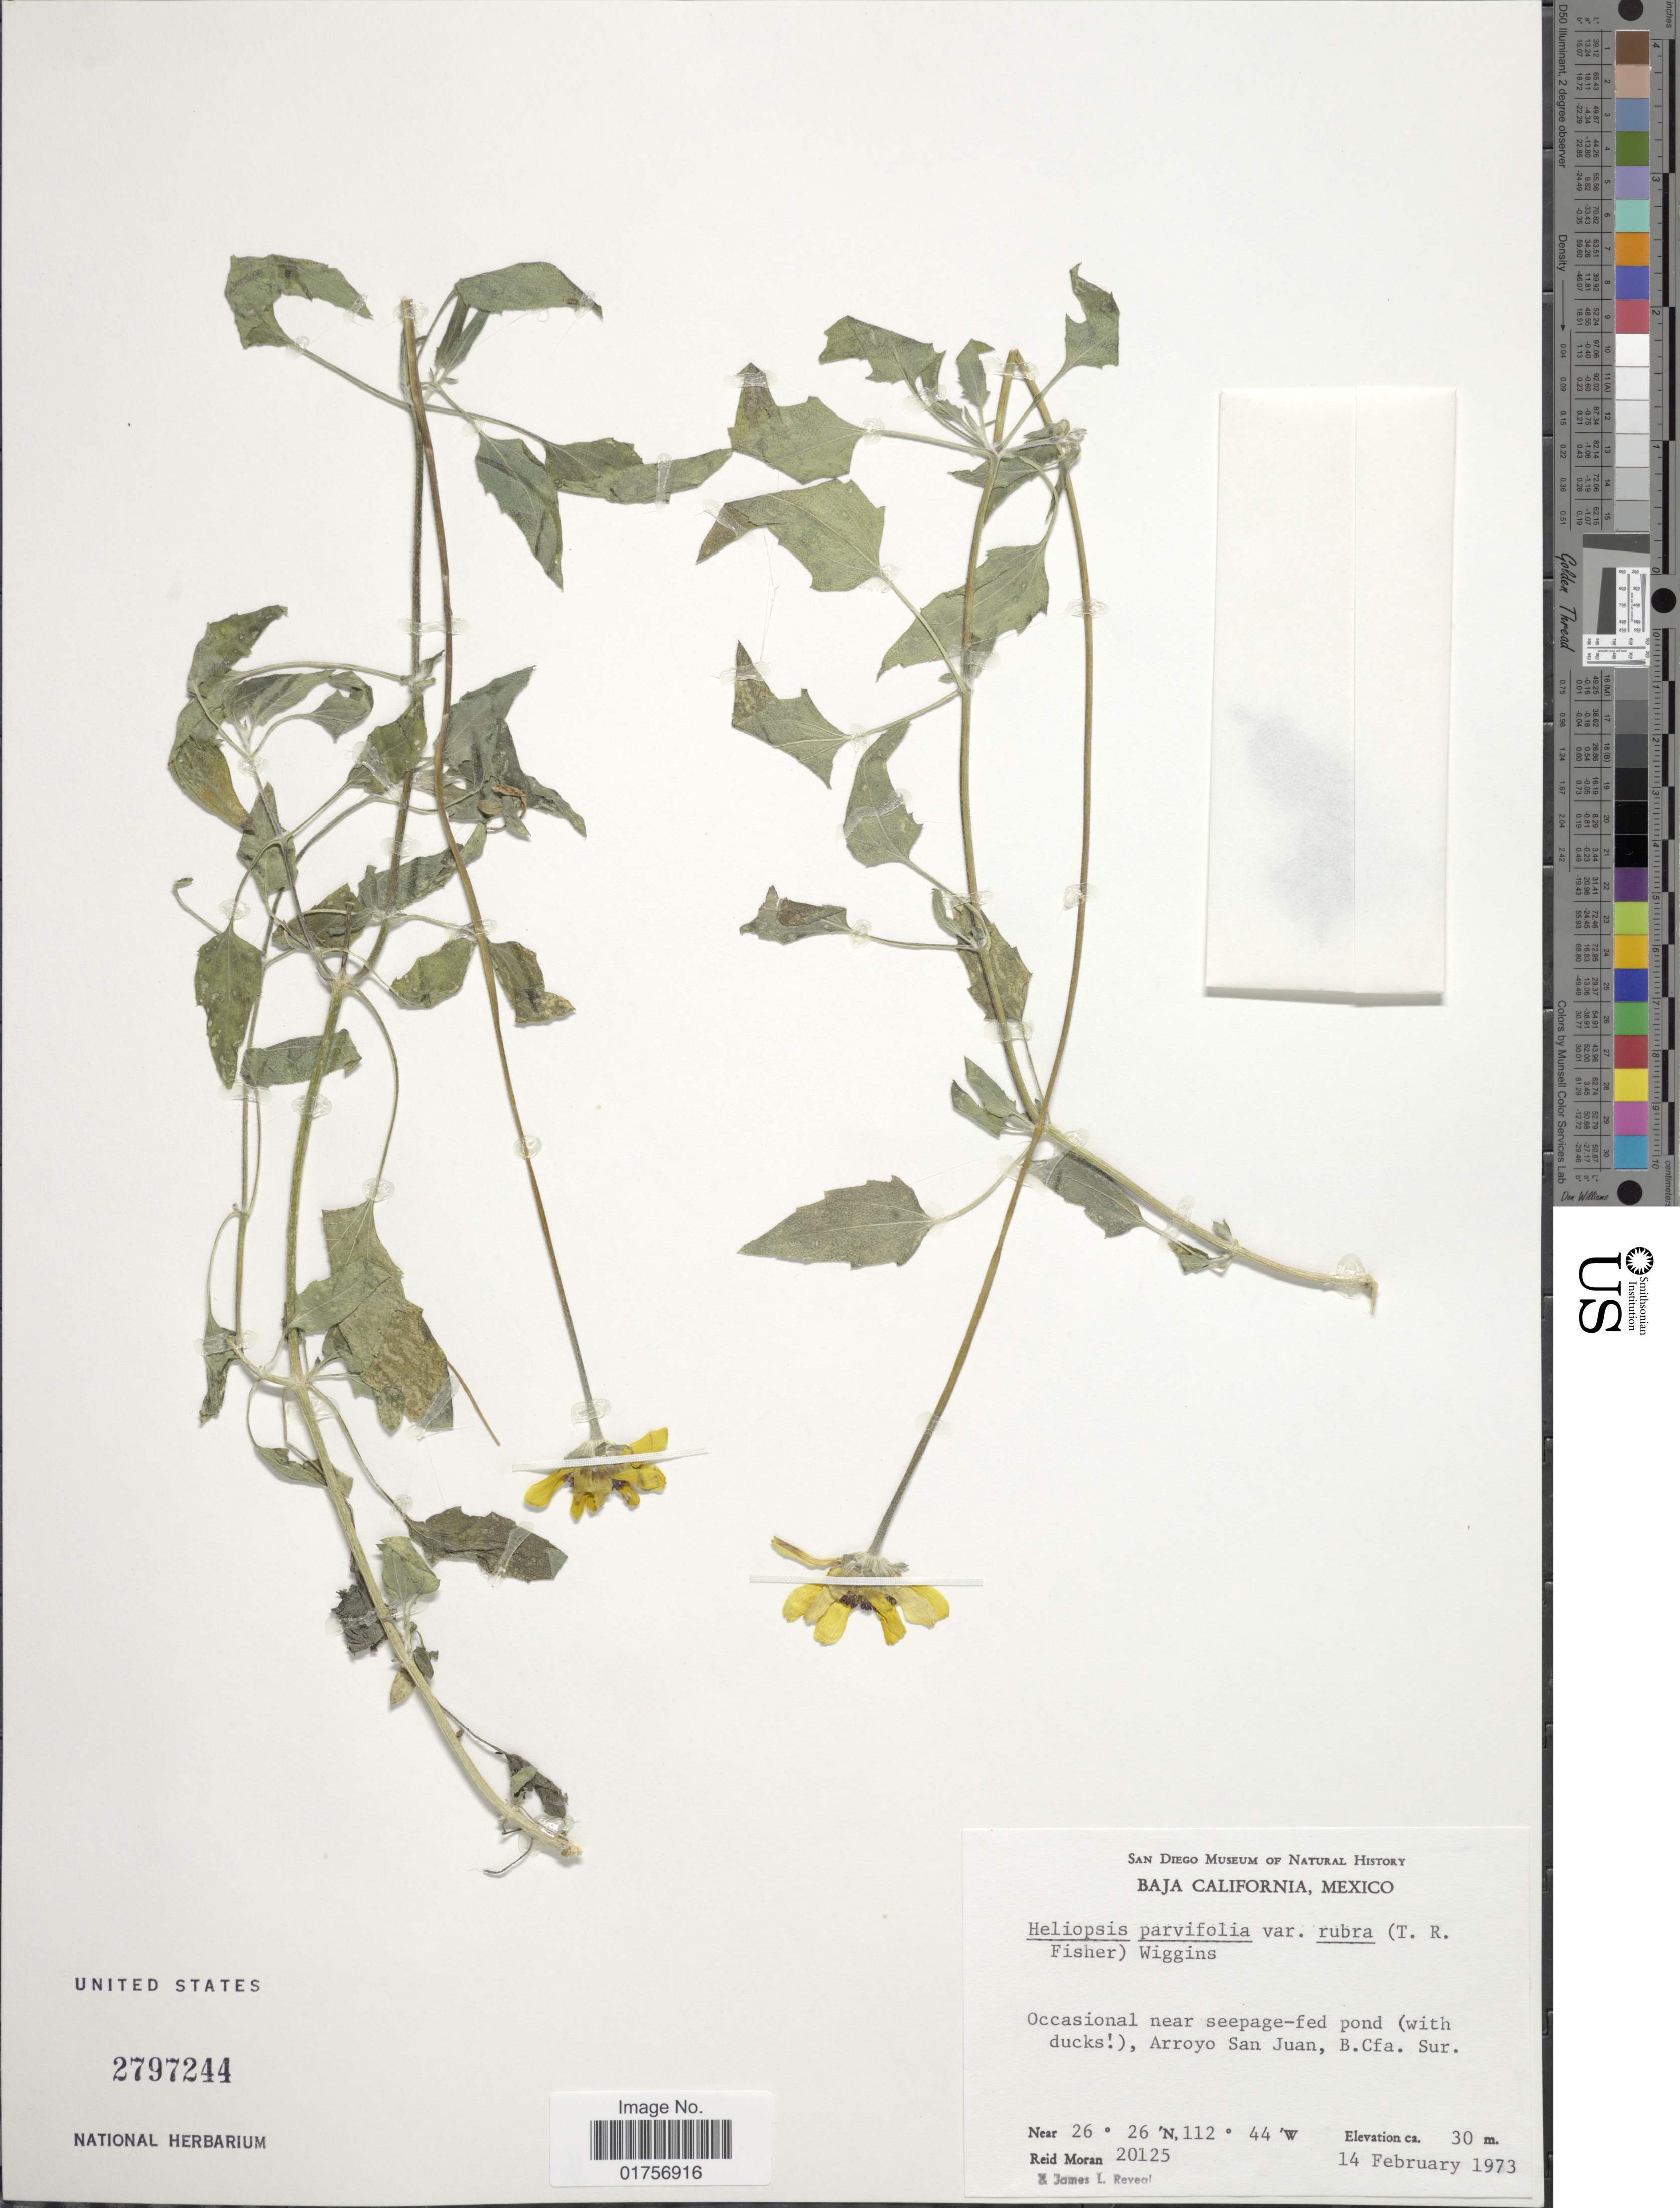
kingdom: Plantae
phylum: Tracheophyta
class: Magnoliopsida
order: Asterales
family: Asteraceae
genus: Heliopsis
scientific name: Heliopsis parvifolia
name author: A. Gray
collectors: R. V. Moran & J. L. Reveal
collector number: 20125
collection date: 1973-02-14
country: Mexico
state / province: Baja California Sur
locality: Arroyo San Juan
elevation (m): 30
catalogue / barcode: US 2797244